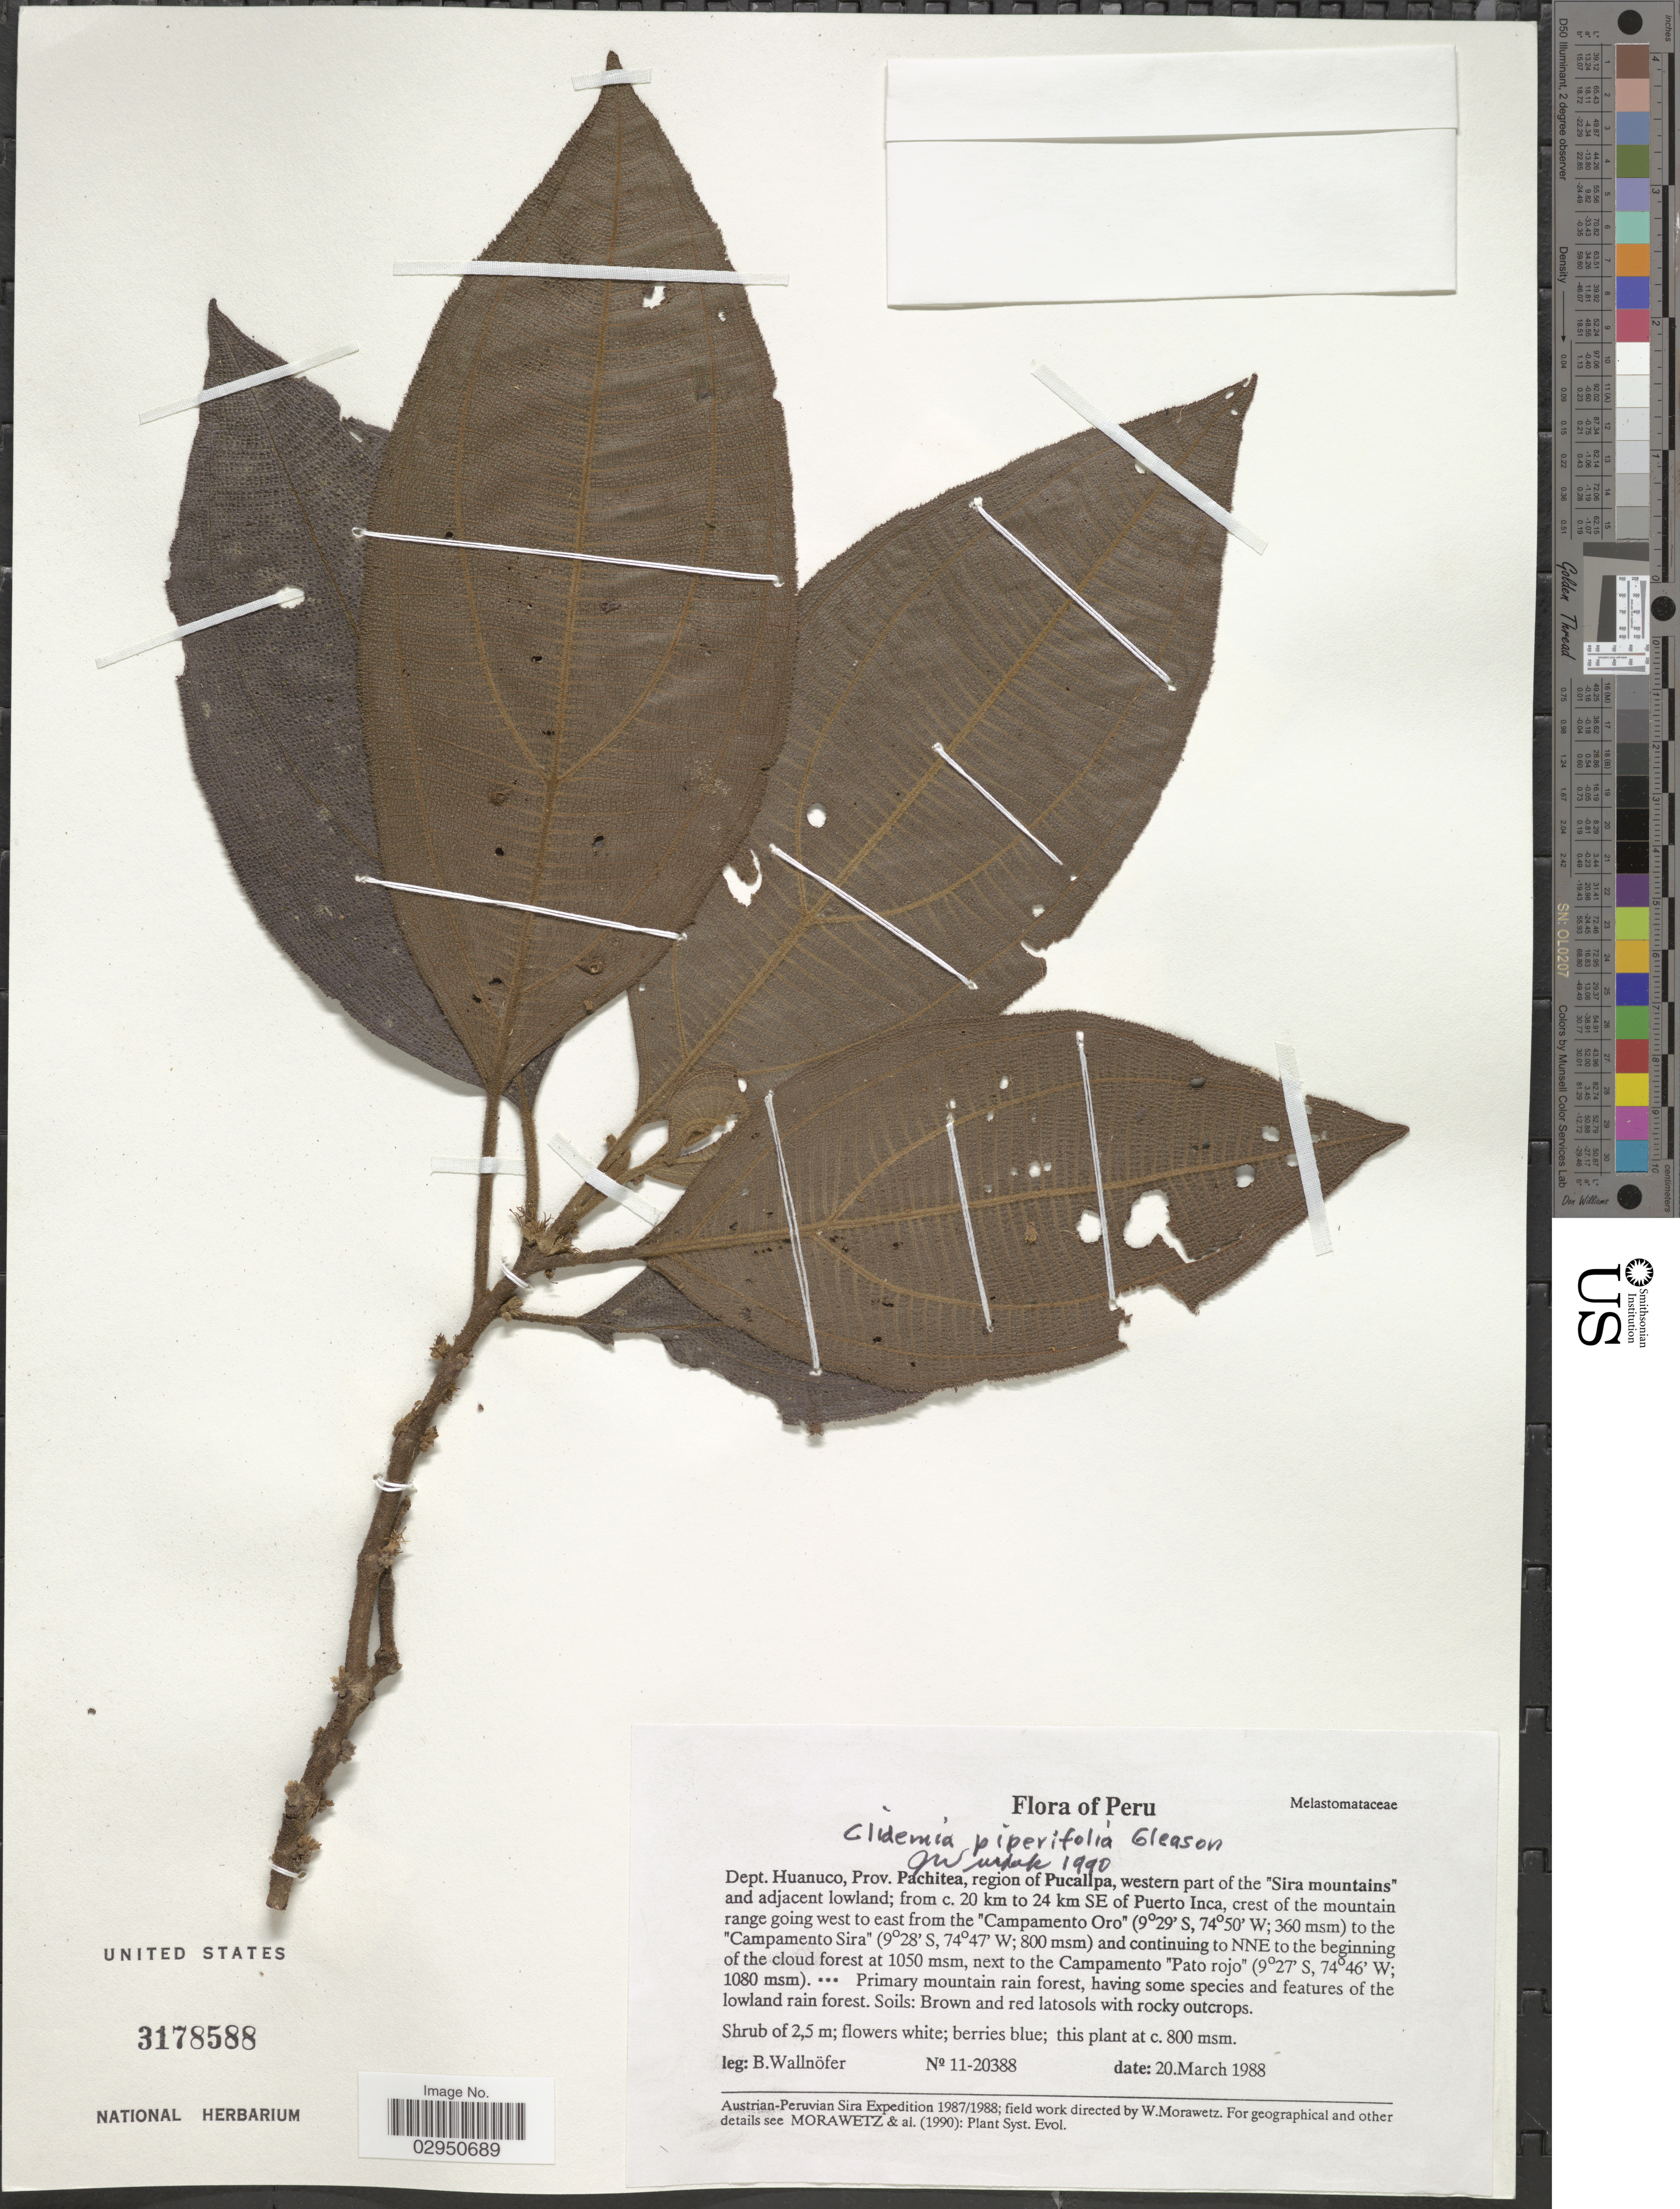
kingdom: Plantae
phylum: Tracheophyta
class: Magnoliopsida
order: Myrtales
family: Melastomataceae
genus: Clidemia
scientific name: Clidemia piperifolia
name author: Gleason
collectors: B. Wallnöfer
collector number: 11-20388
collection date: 1988-03-20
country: Peru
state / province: Huánuco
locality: Dept. Huanuco, Prov. Pachitea, region of Pucallpa, western part of the "Sira mountains" and adjacent lowland; from c. 20 km to 24 km SE of Puerto Inca, crest of the mountain rang going west to east from the "Campamento Oro" to the "Campamento Sira" and continuing to NNE of the beginning of the cloud forest, next to the Campamento "Pato rojo".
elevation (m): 800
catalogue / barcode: US 3178588